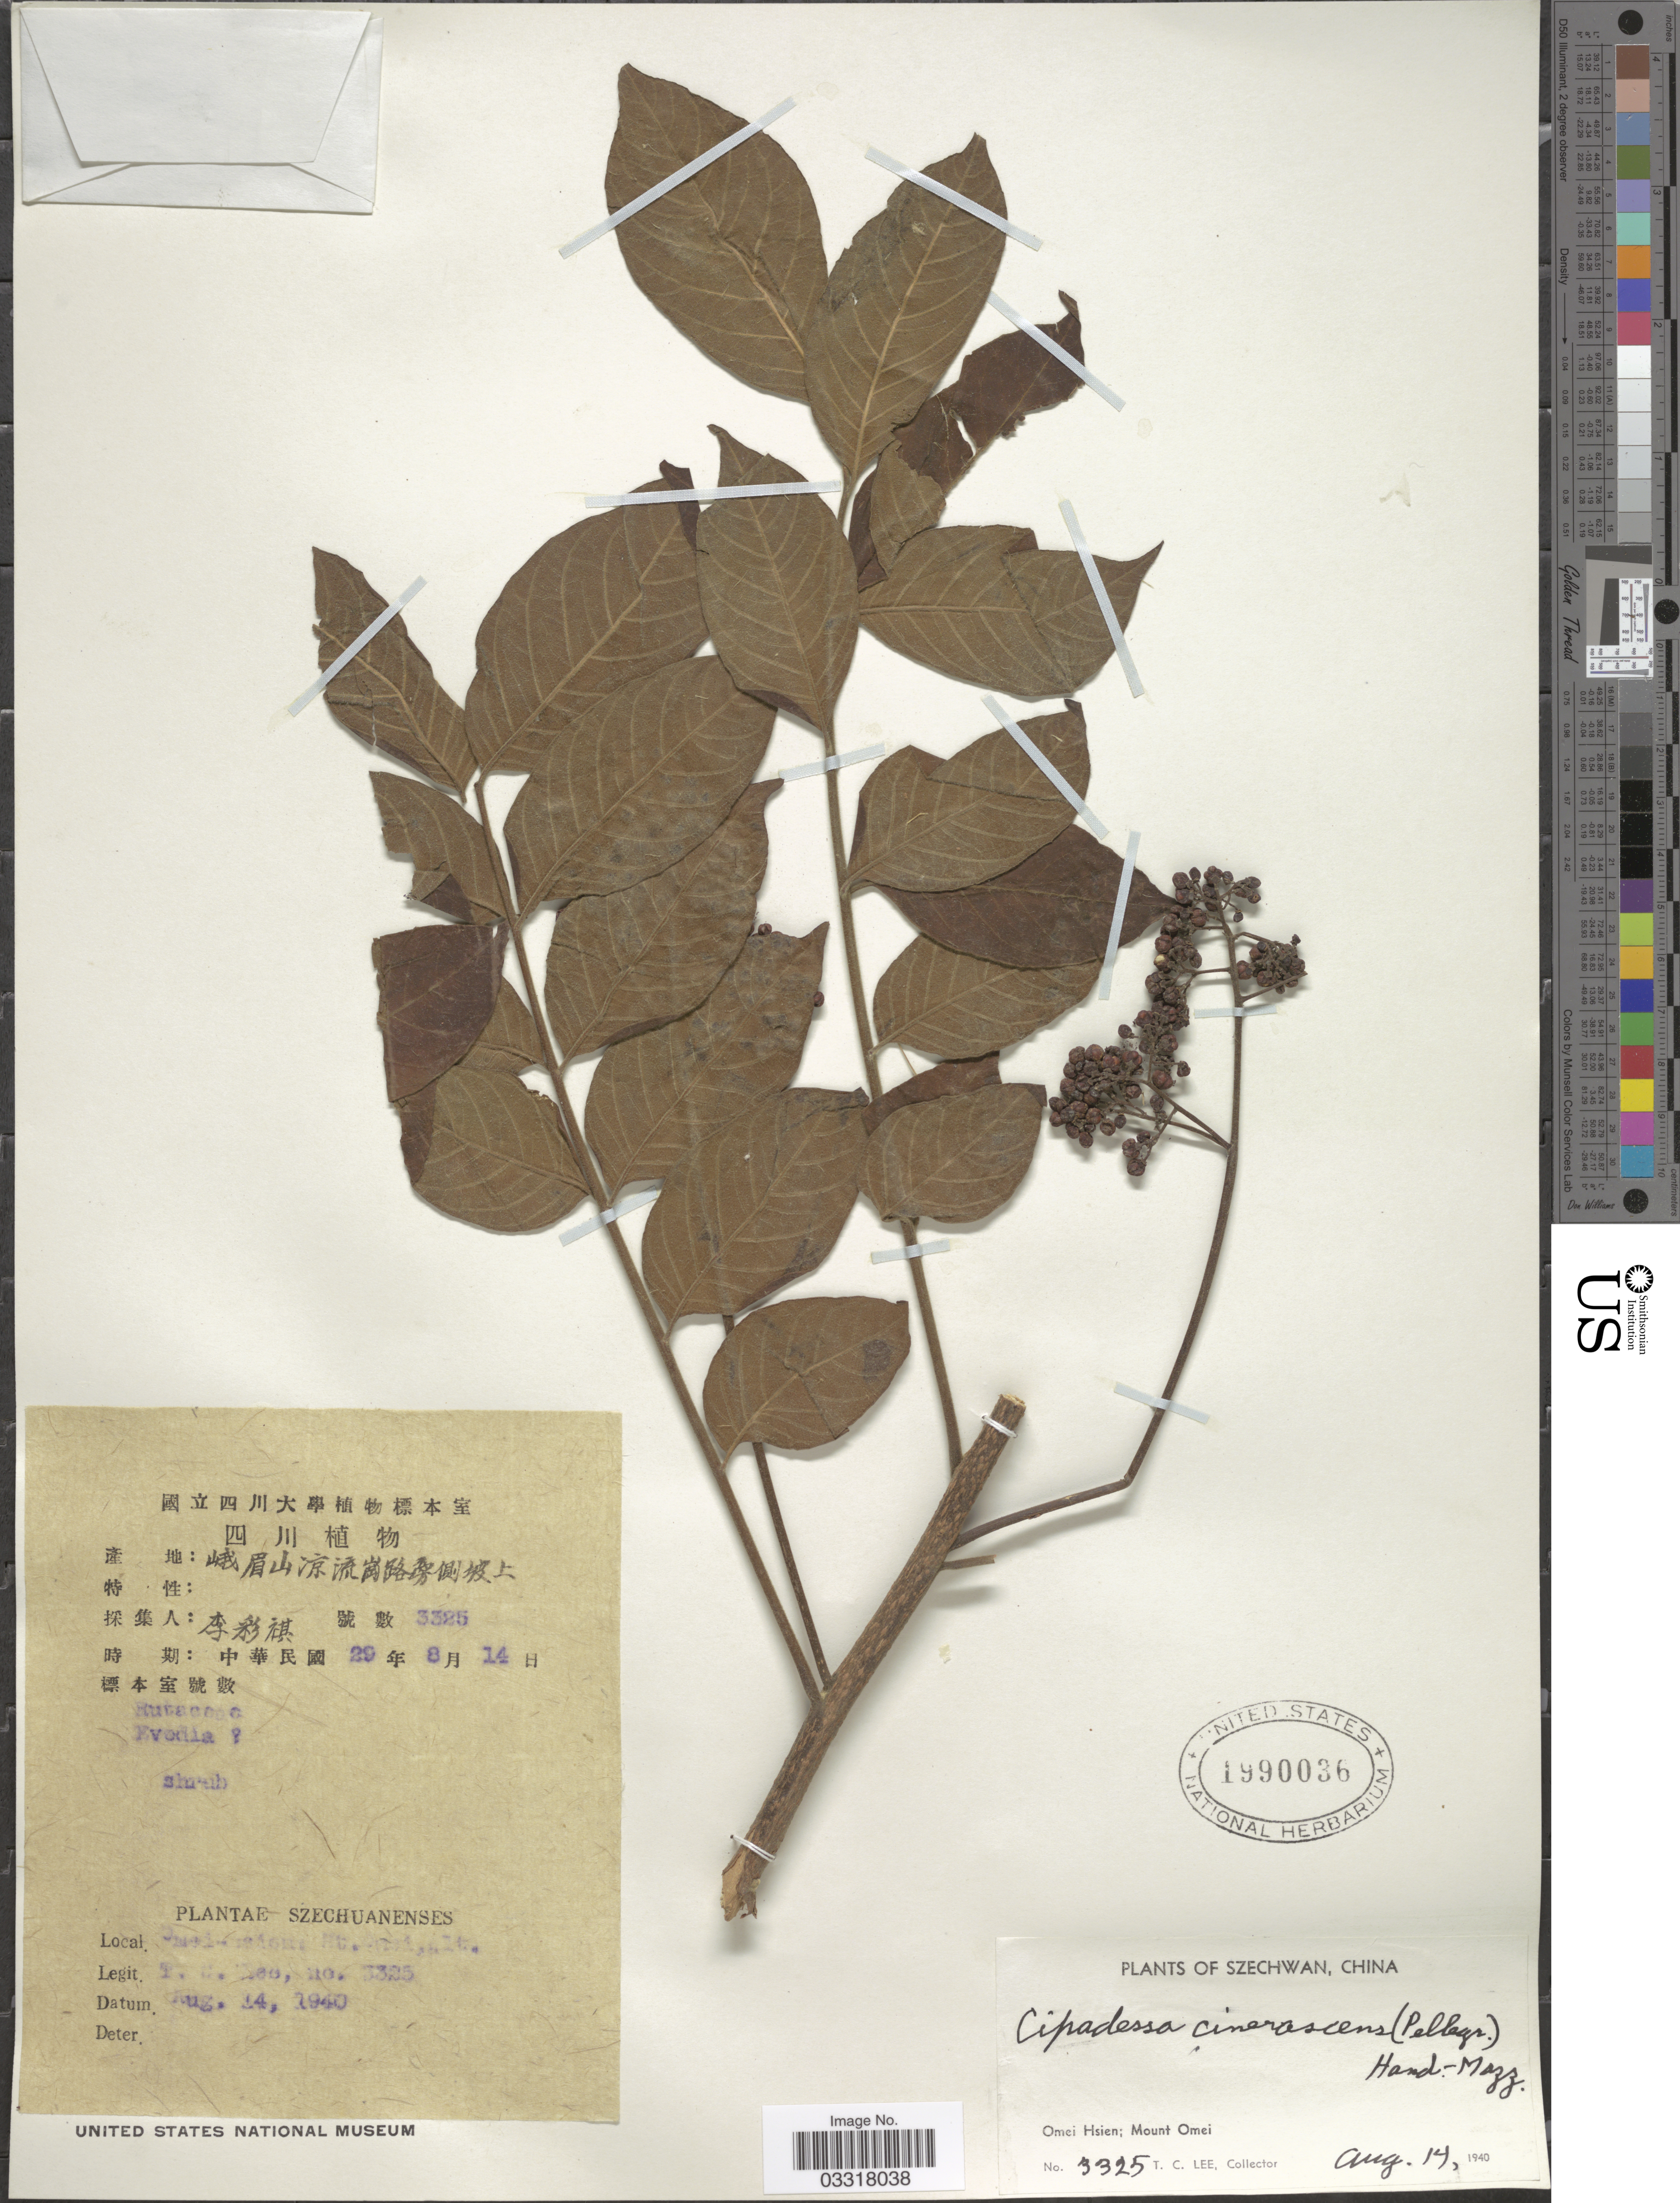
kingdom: Plantae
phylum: Tracheophyta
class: Magnoliopsida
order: Sapindales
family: Meliaceae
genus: Cipadessa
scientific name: Cipadessa baccifera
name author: Miq.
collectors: T. Lee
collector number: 3325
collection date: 1940-08-14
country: China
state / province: Sichuan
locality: X. Szechwan. Omei Hsien; Mount Omei.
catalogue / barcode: US 1990036